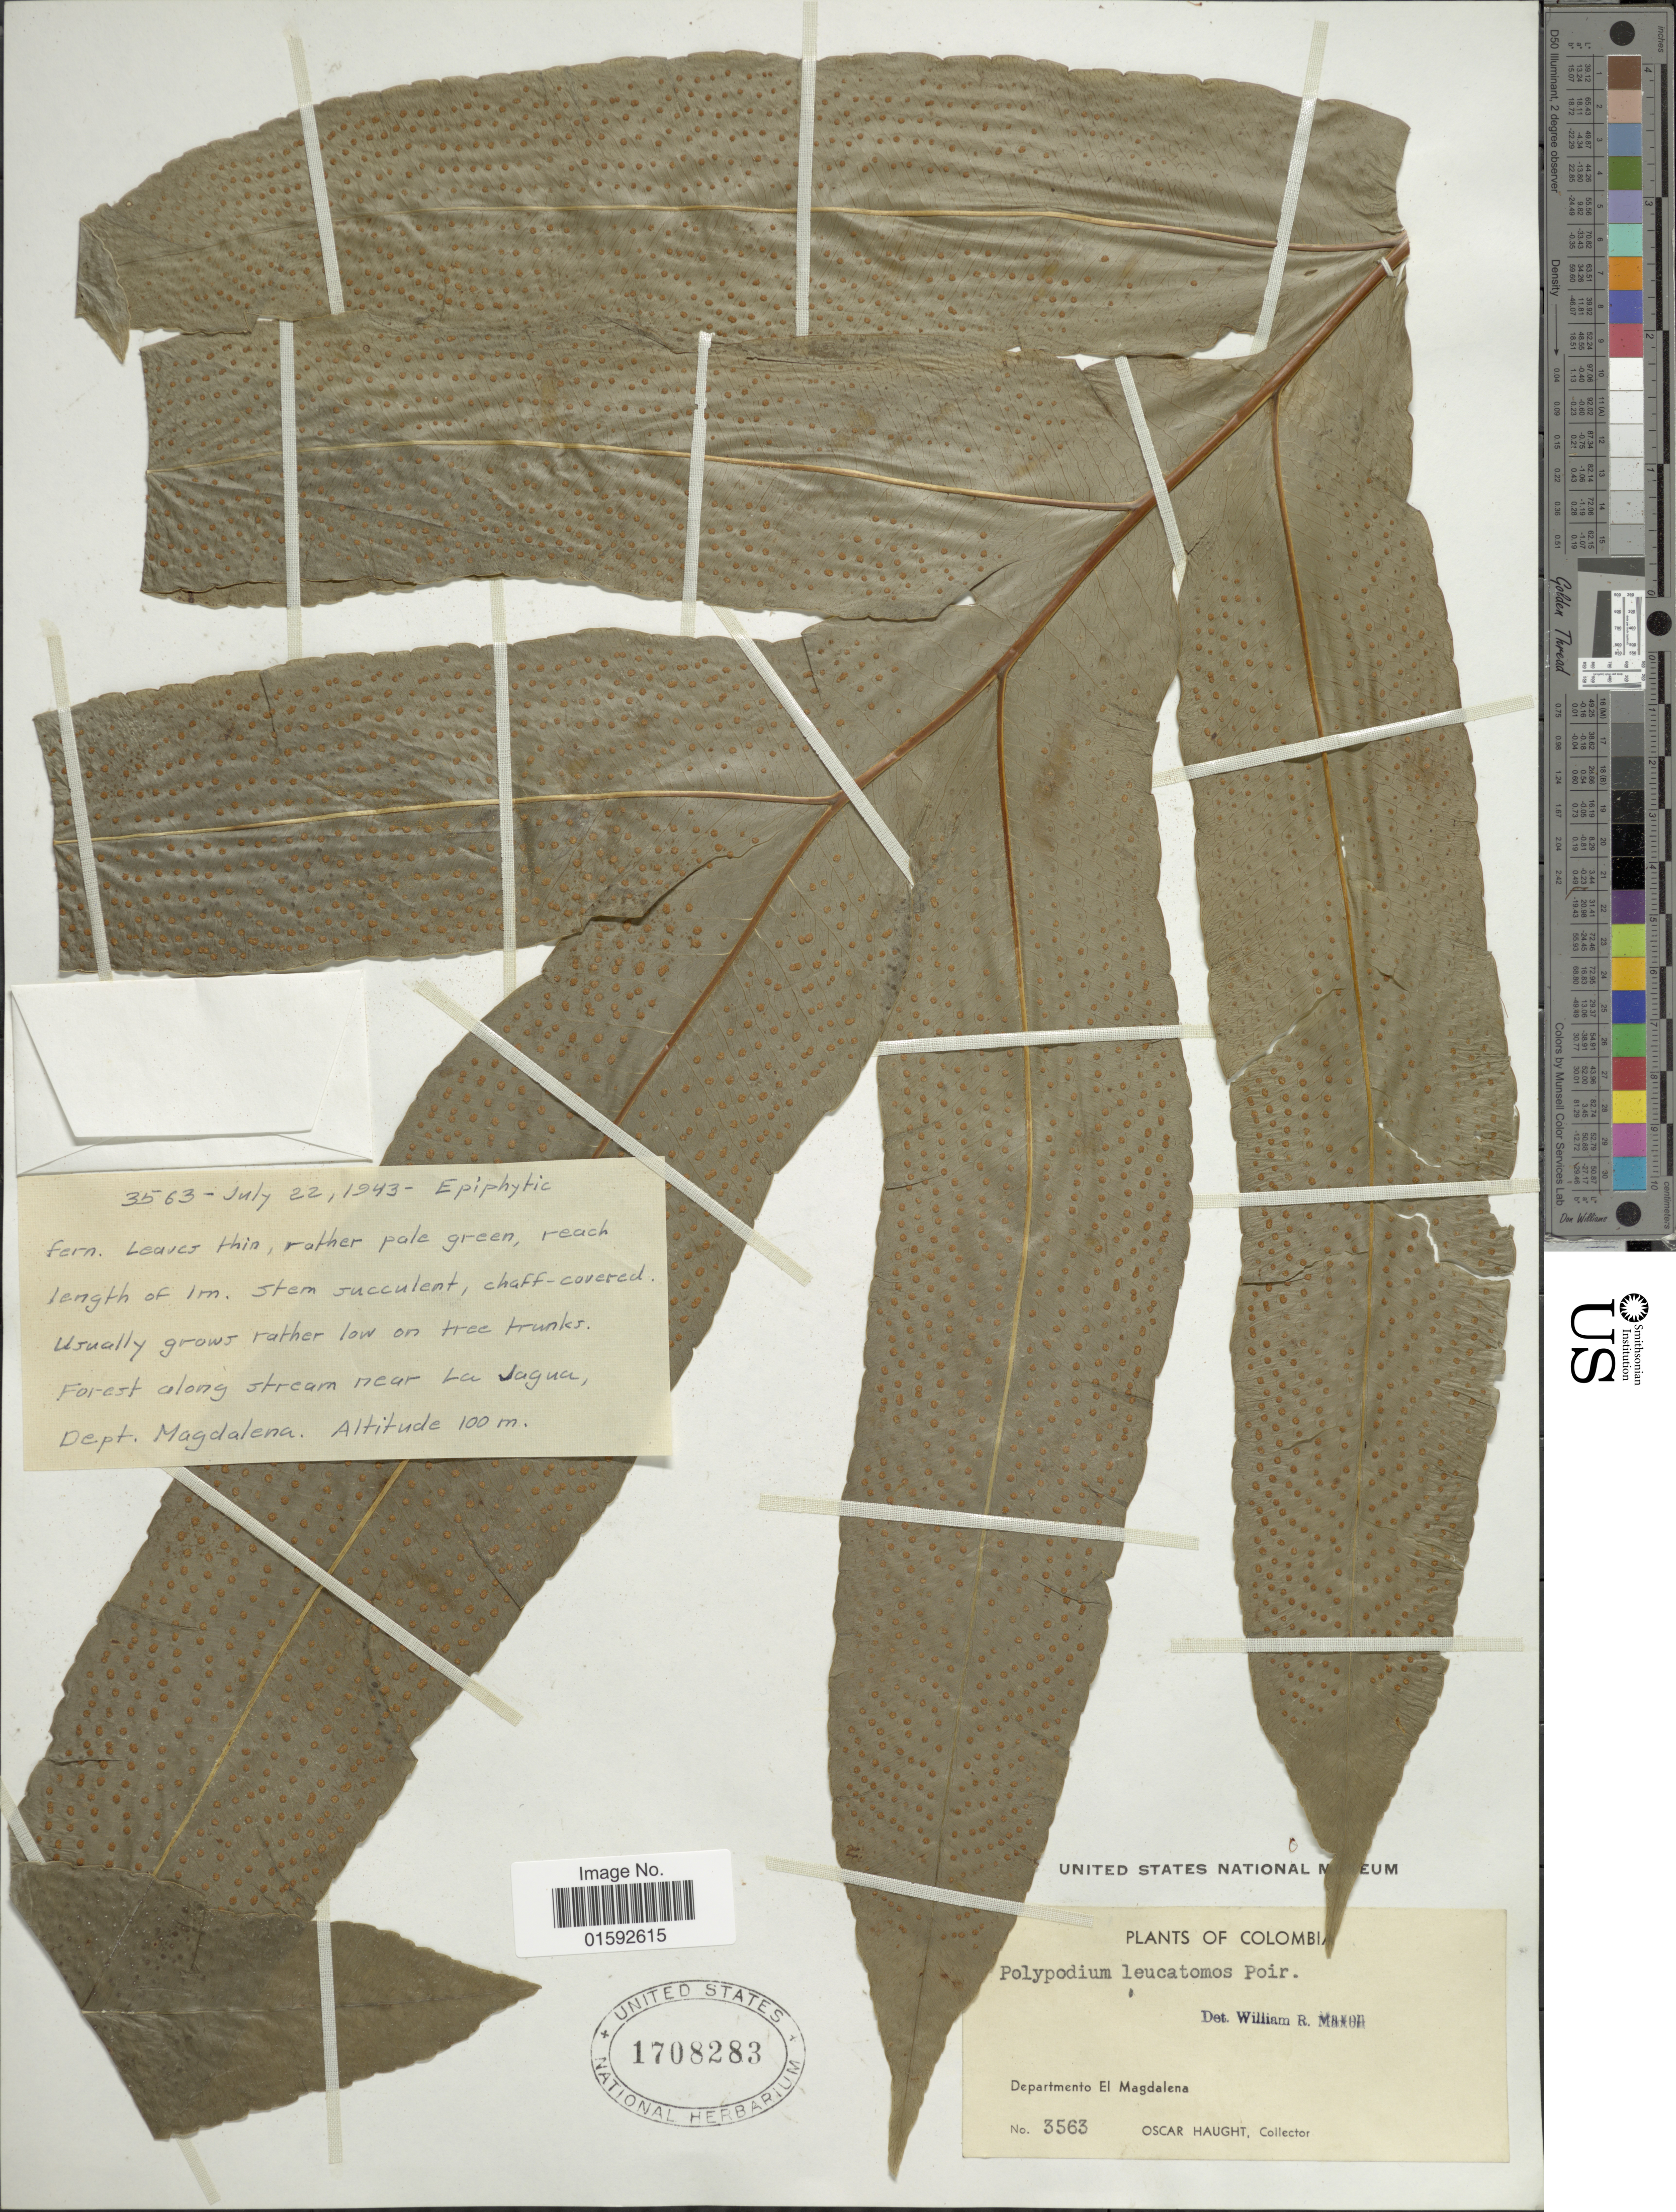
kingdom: Plantae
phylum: Tracheophyta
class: Polypodiopsida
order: Polypodiales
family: Polypodiaceae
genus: Phlebodium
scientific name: Phlebodium decumanum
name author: (Willd.) J. Sm.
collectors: O. L. Haught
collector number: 3563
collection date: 1943-07-22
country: Colombia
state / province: Magdalena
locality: Colombia, Department of El Magdalena. Forest along stream near La Jagua.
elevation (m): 100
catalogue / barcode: US 1708283